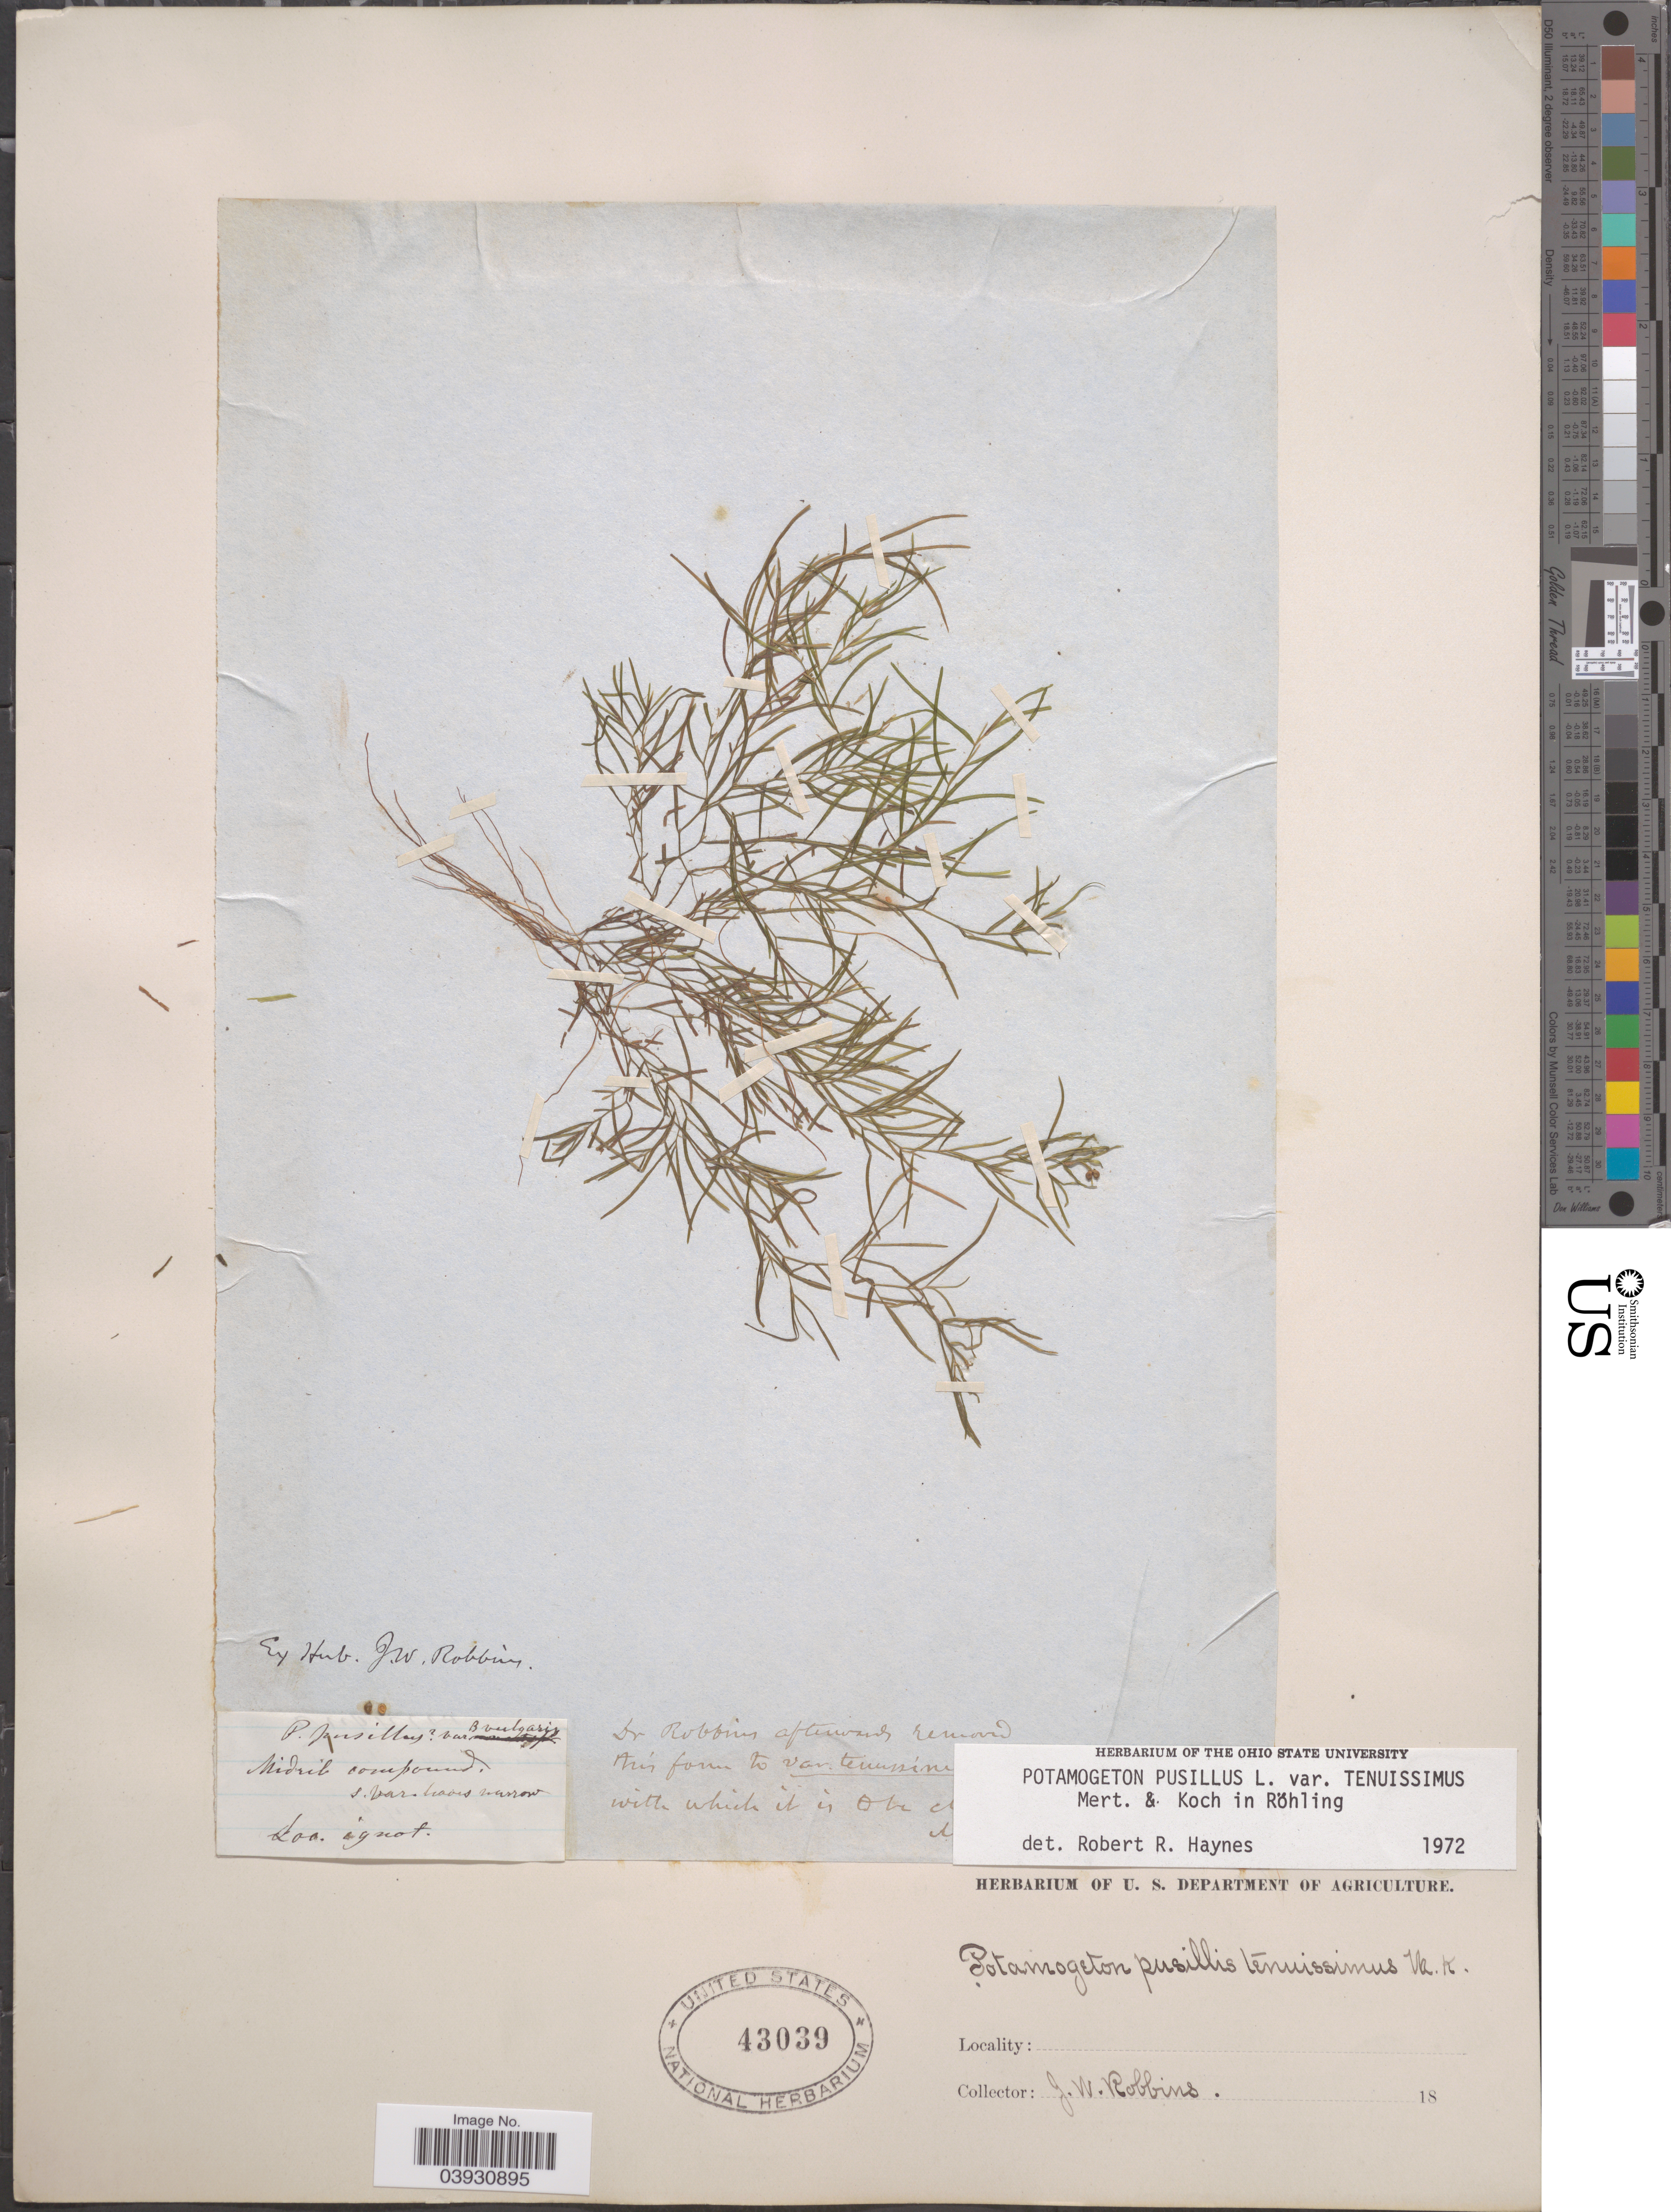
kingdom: Plantae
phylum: Tracheophyta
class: Liliopsida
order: Alismatales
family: Potamogetonaceae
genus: Potamogeton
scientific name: Potamogeton pusillus subsp. tenuissimus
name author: Mert. & W.D.J. Koch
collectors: J. W. Robbins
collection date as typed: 18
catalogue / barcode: US 43039